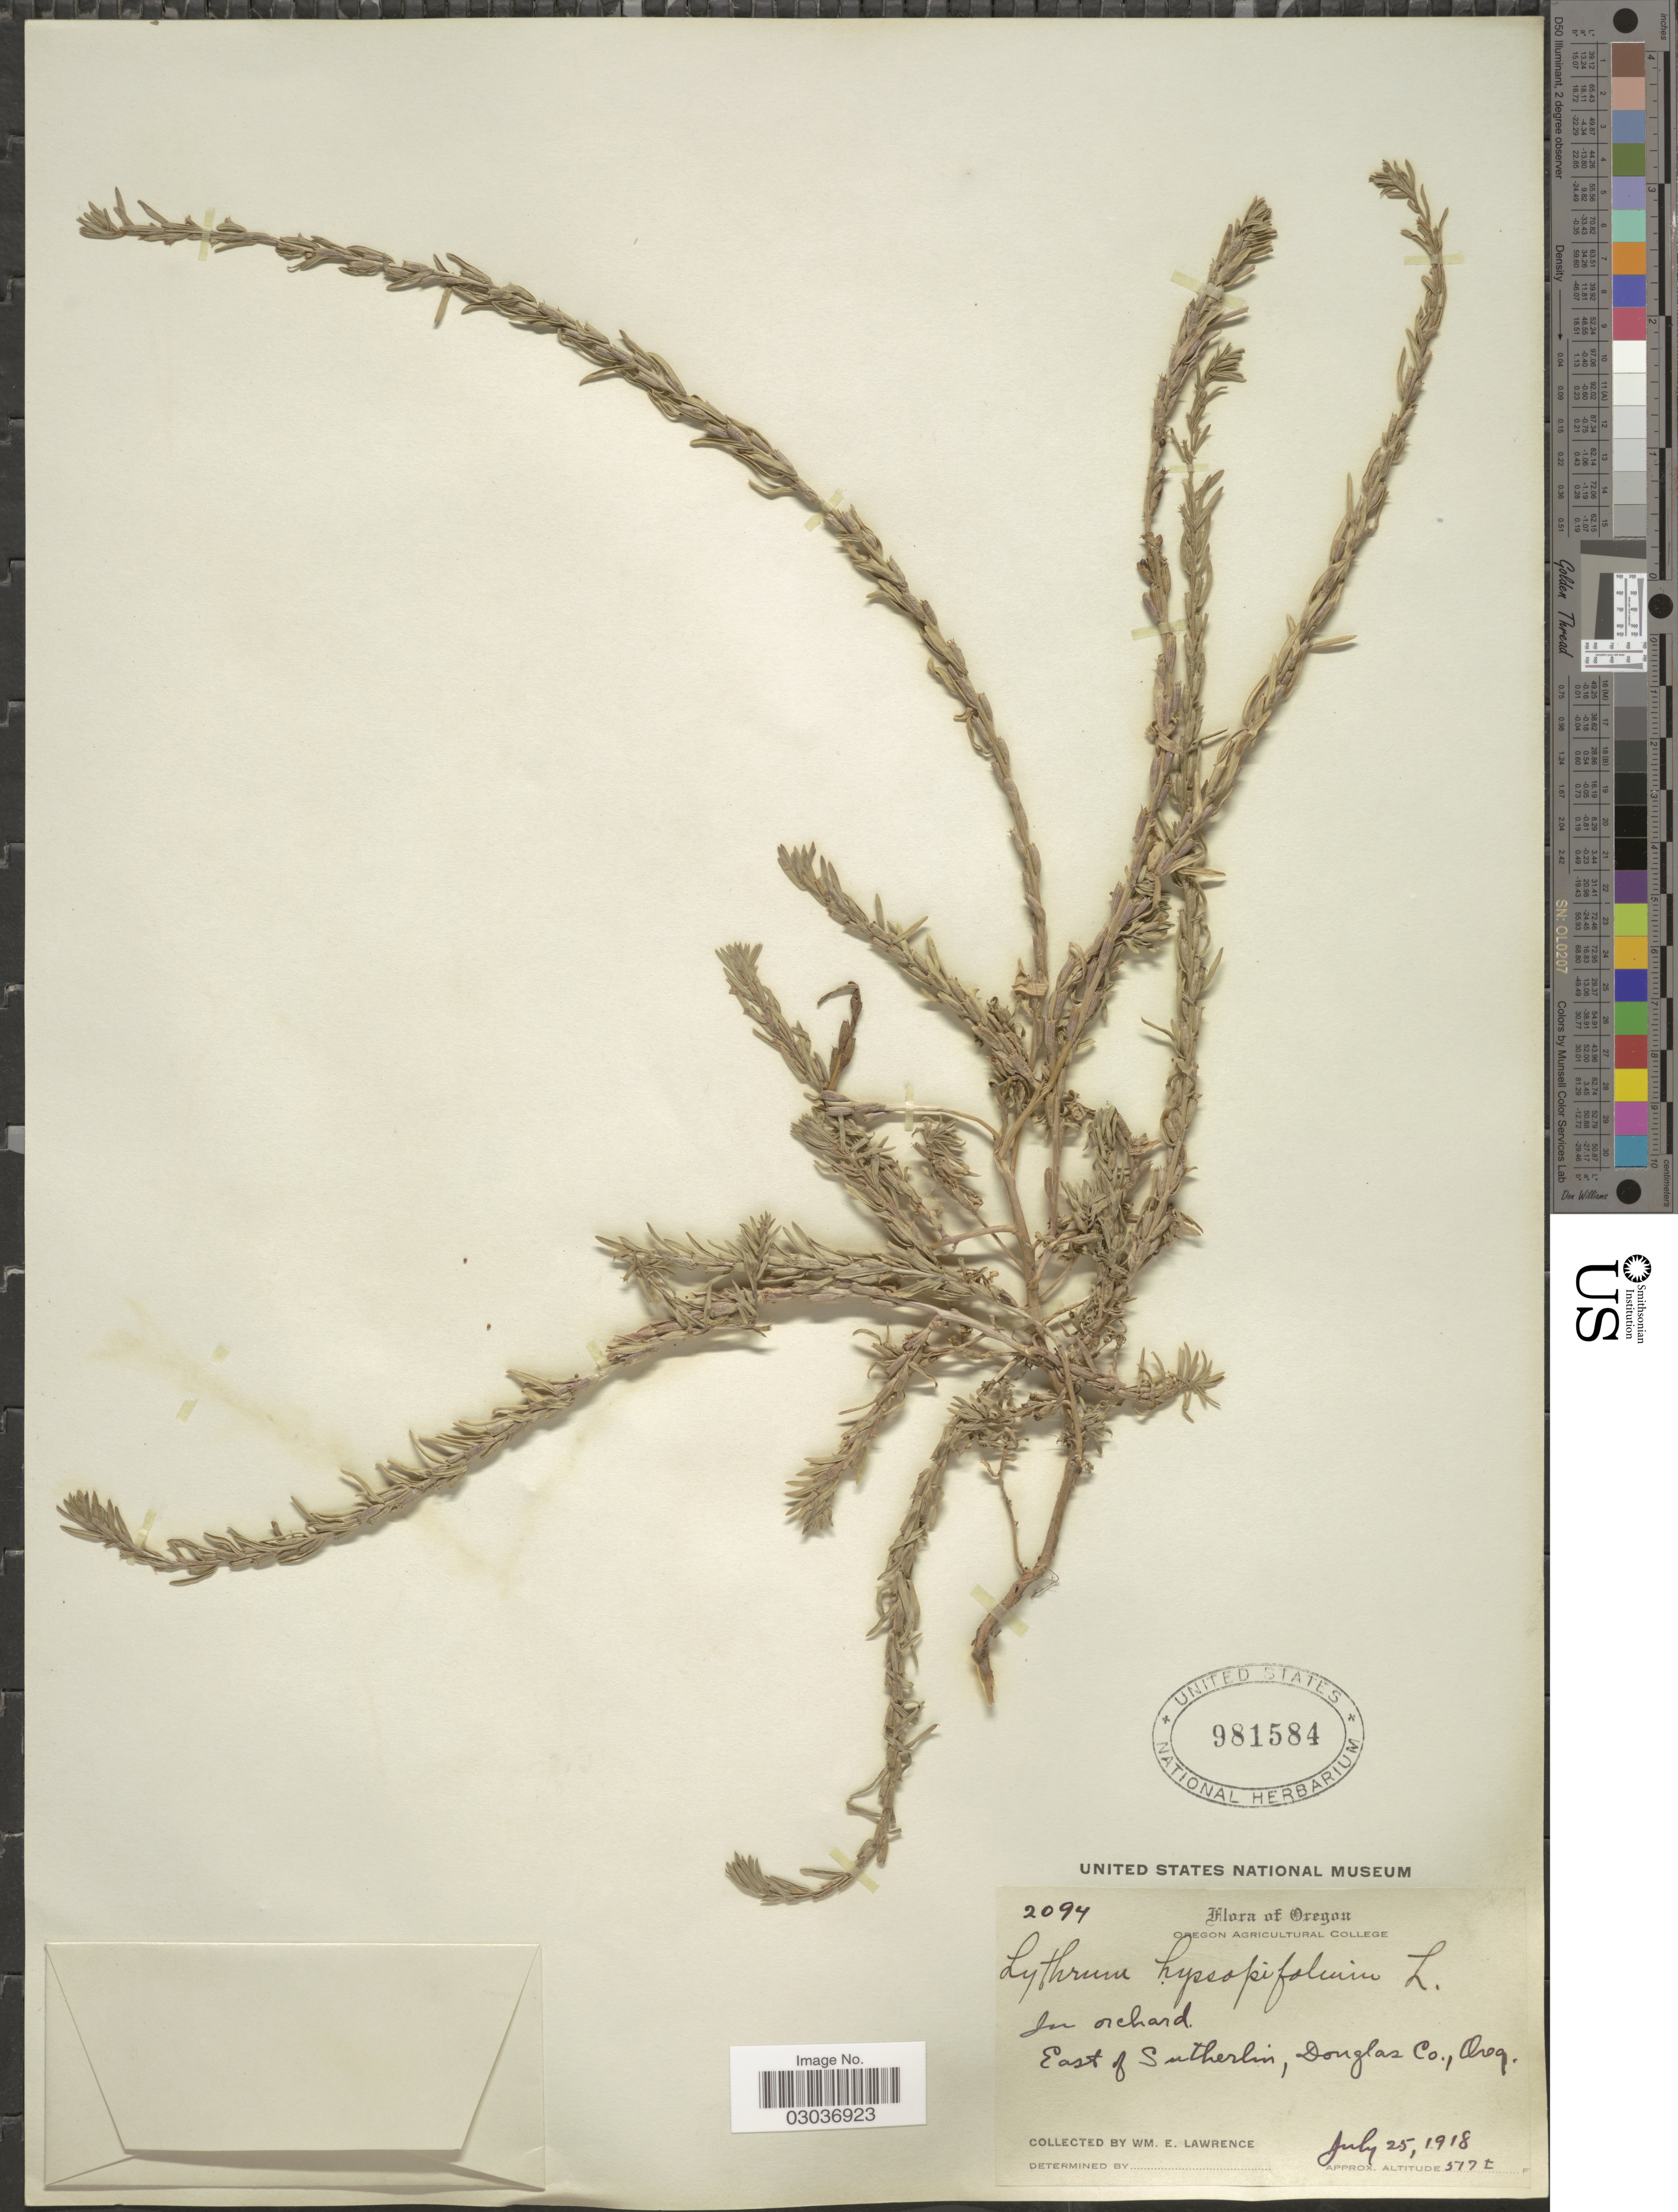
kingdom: Plantae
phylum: Tracheophyta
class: Magnoliopsida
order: Myrtales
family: Lythraceae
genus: Lythrum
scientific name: Lythrum hyssopifolia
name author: L.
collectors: W. Lawrence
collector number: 2094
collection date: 1918-07-25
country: United States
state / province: Oregon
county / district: Douglas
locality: East of Sutherlin, Douglas Co., Oreg.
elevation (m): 158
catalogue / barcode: US 981584